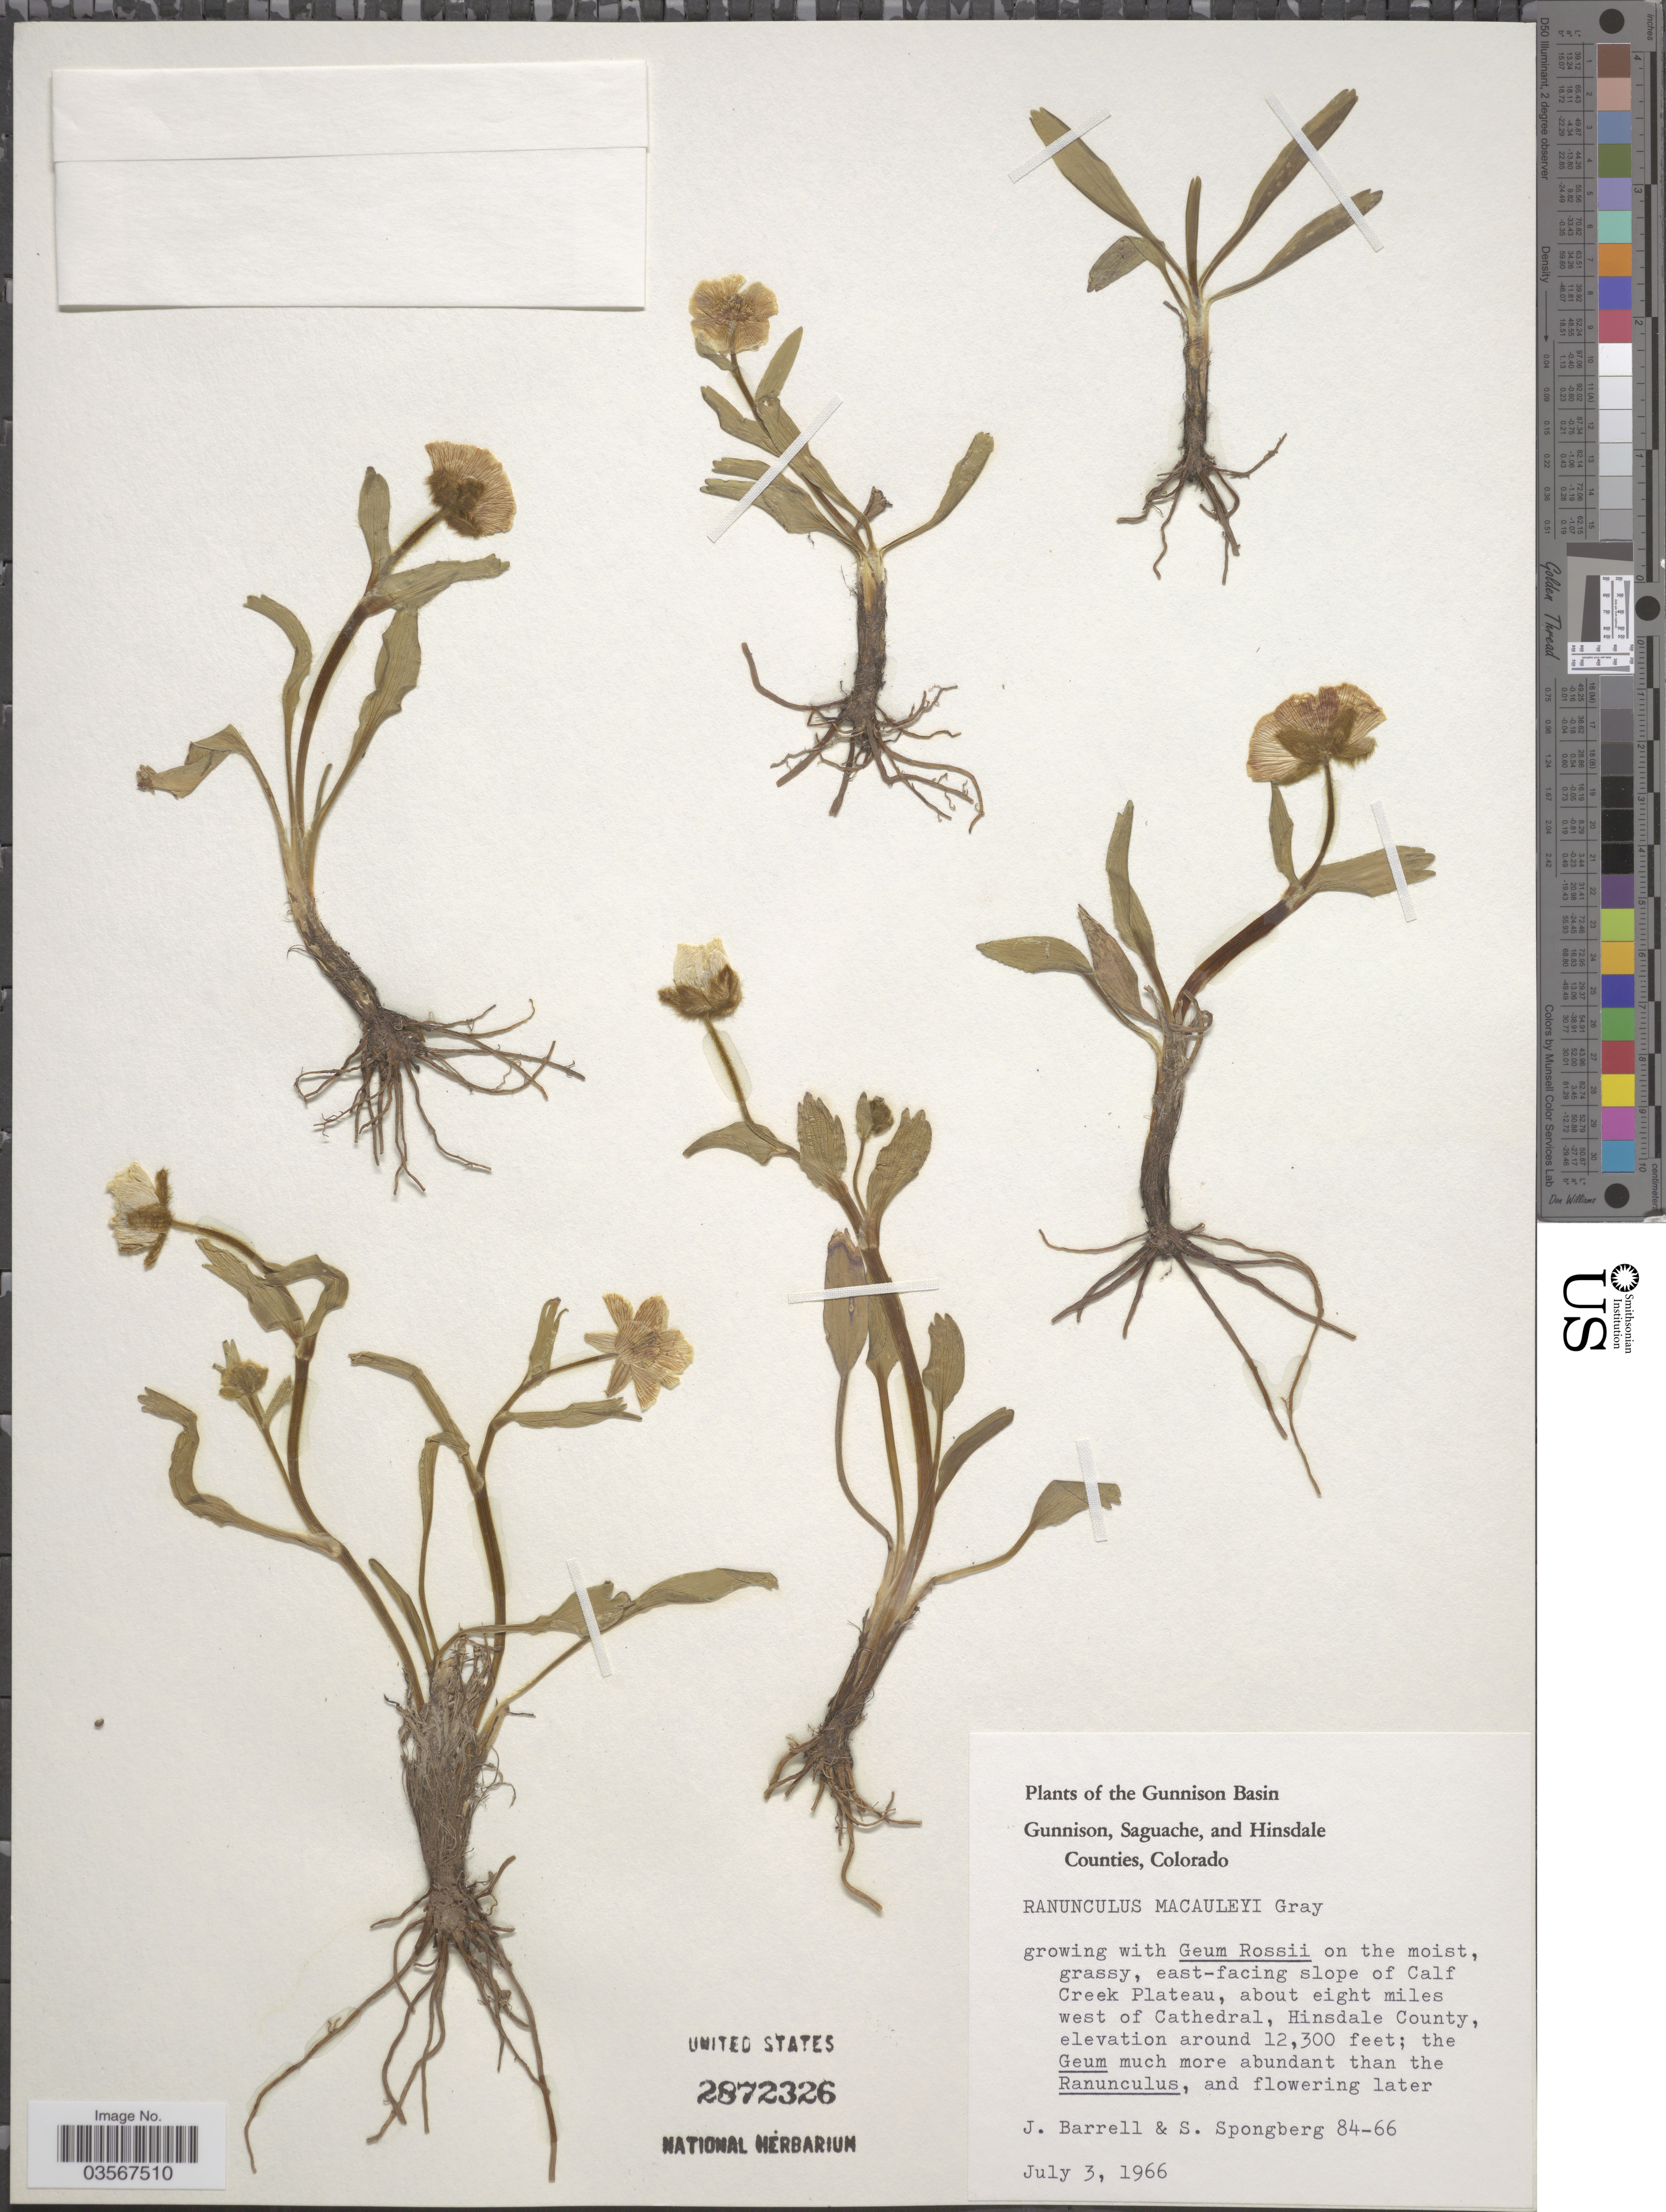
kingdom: Plantae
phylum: Tracheophyta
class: Magnoliopsida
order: Ranunculales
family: Ranunculaceae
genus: Ranunculus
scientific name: Ranunculus macauleyi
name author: A. Gray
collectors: J. Barrell & S. A.Spongberg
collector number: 84-66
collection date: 1966-07-03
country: United States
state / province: Colorado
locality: The Gunnison Basin. East-facing slope of Calf Creek Plateau, about eight miles west of Cathedral, Hinsdale County.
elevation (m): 3749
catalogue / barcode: US 2872326